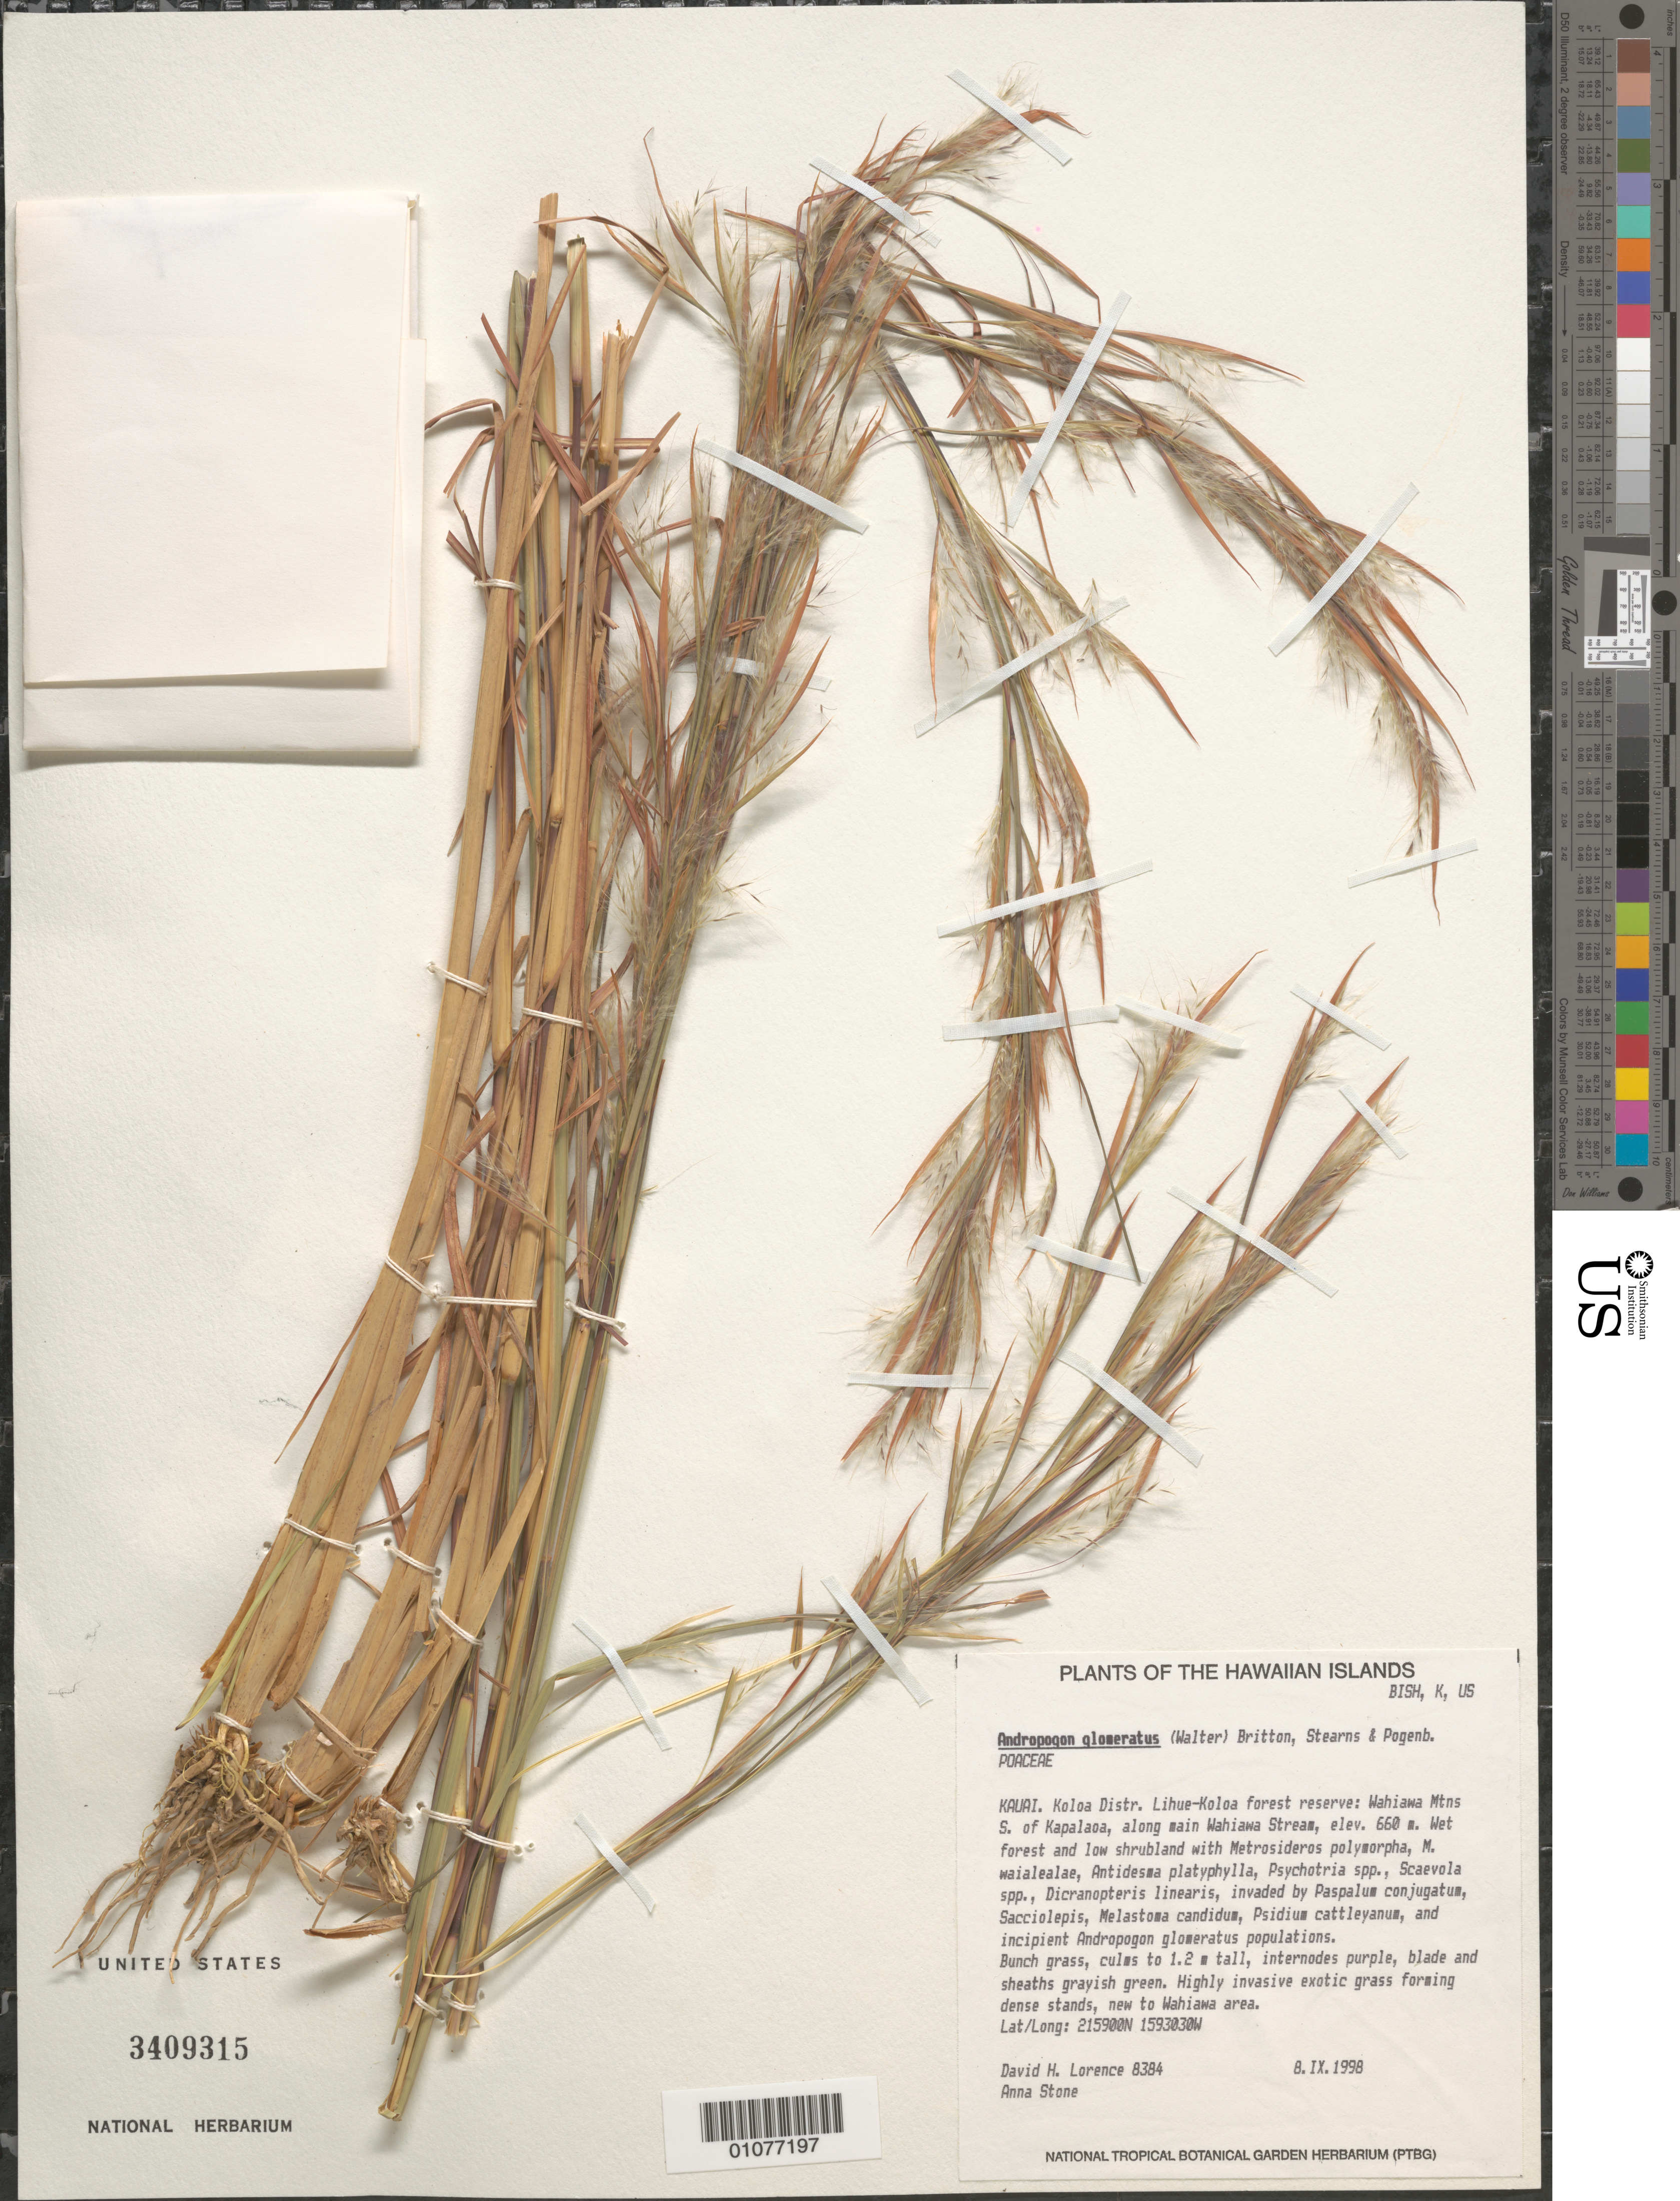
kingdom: Plantae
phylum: Tracheophyta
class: Liliopsida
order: Poales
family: Poaceae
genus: Andropogon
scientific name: Andropogon virginicus var. virginicus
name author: L.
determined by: Faccenda, K.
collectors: D. Lorence & A. Stone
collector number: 8384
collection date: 1998-09-08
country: United States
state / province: Hawaii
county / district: Kauai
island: Kaua'i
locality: Koloa District, Lihue-Koloa forest reserve, Wahiawa Mtns. S of Kapalaoa, along main Wahiawa Stream.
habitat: wet forest and low shrubland with Metrosideros polymorpha, M. waialealae, Antidesma platyphylla, Psychotria spp., Scaevola spp., Dicranopteris linearis, invaded by Paspalum conjugatum, Sacciolepis, Melastoma candidum, Psidium cattleyanum, and incipient Andropogon glomeratus populations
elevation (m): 660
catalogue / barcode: US 3409315